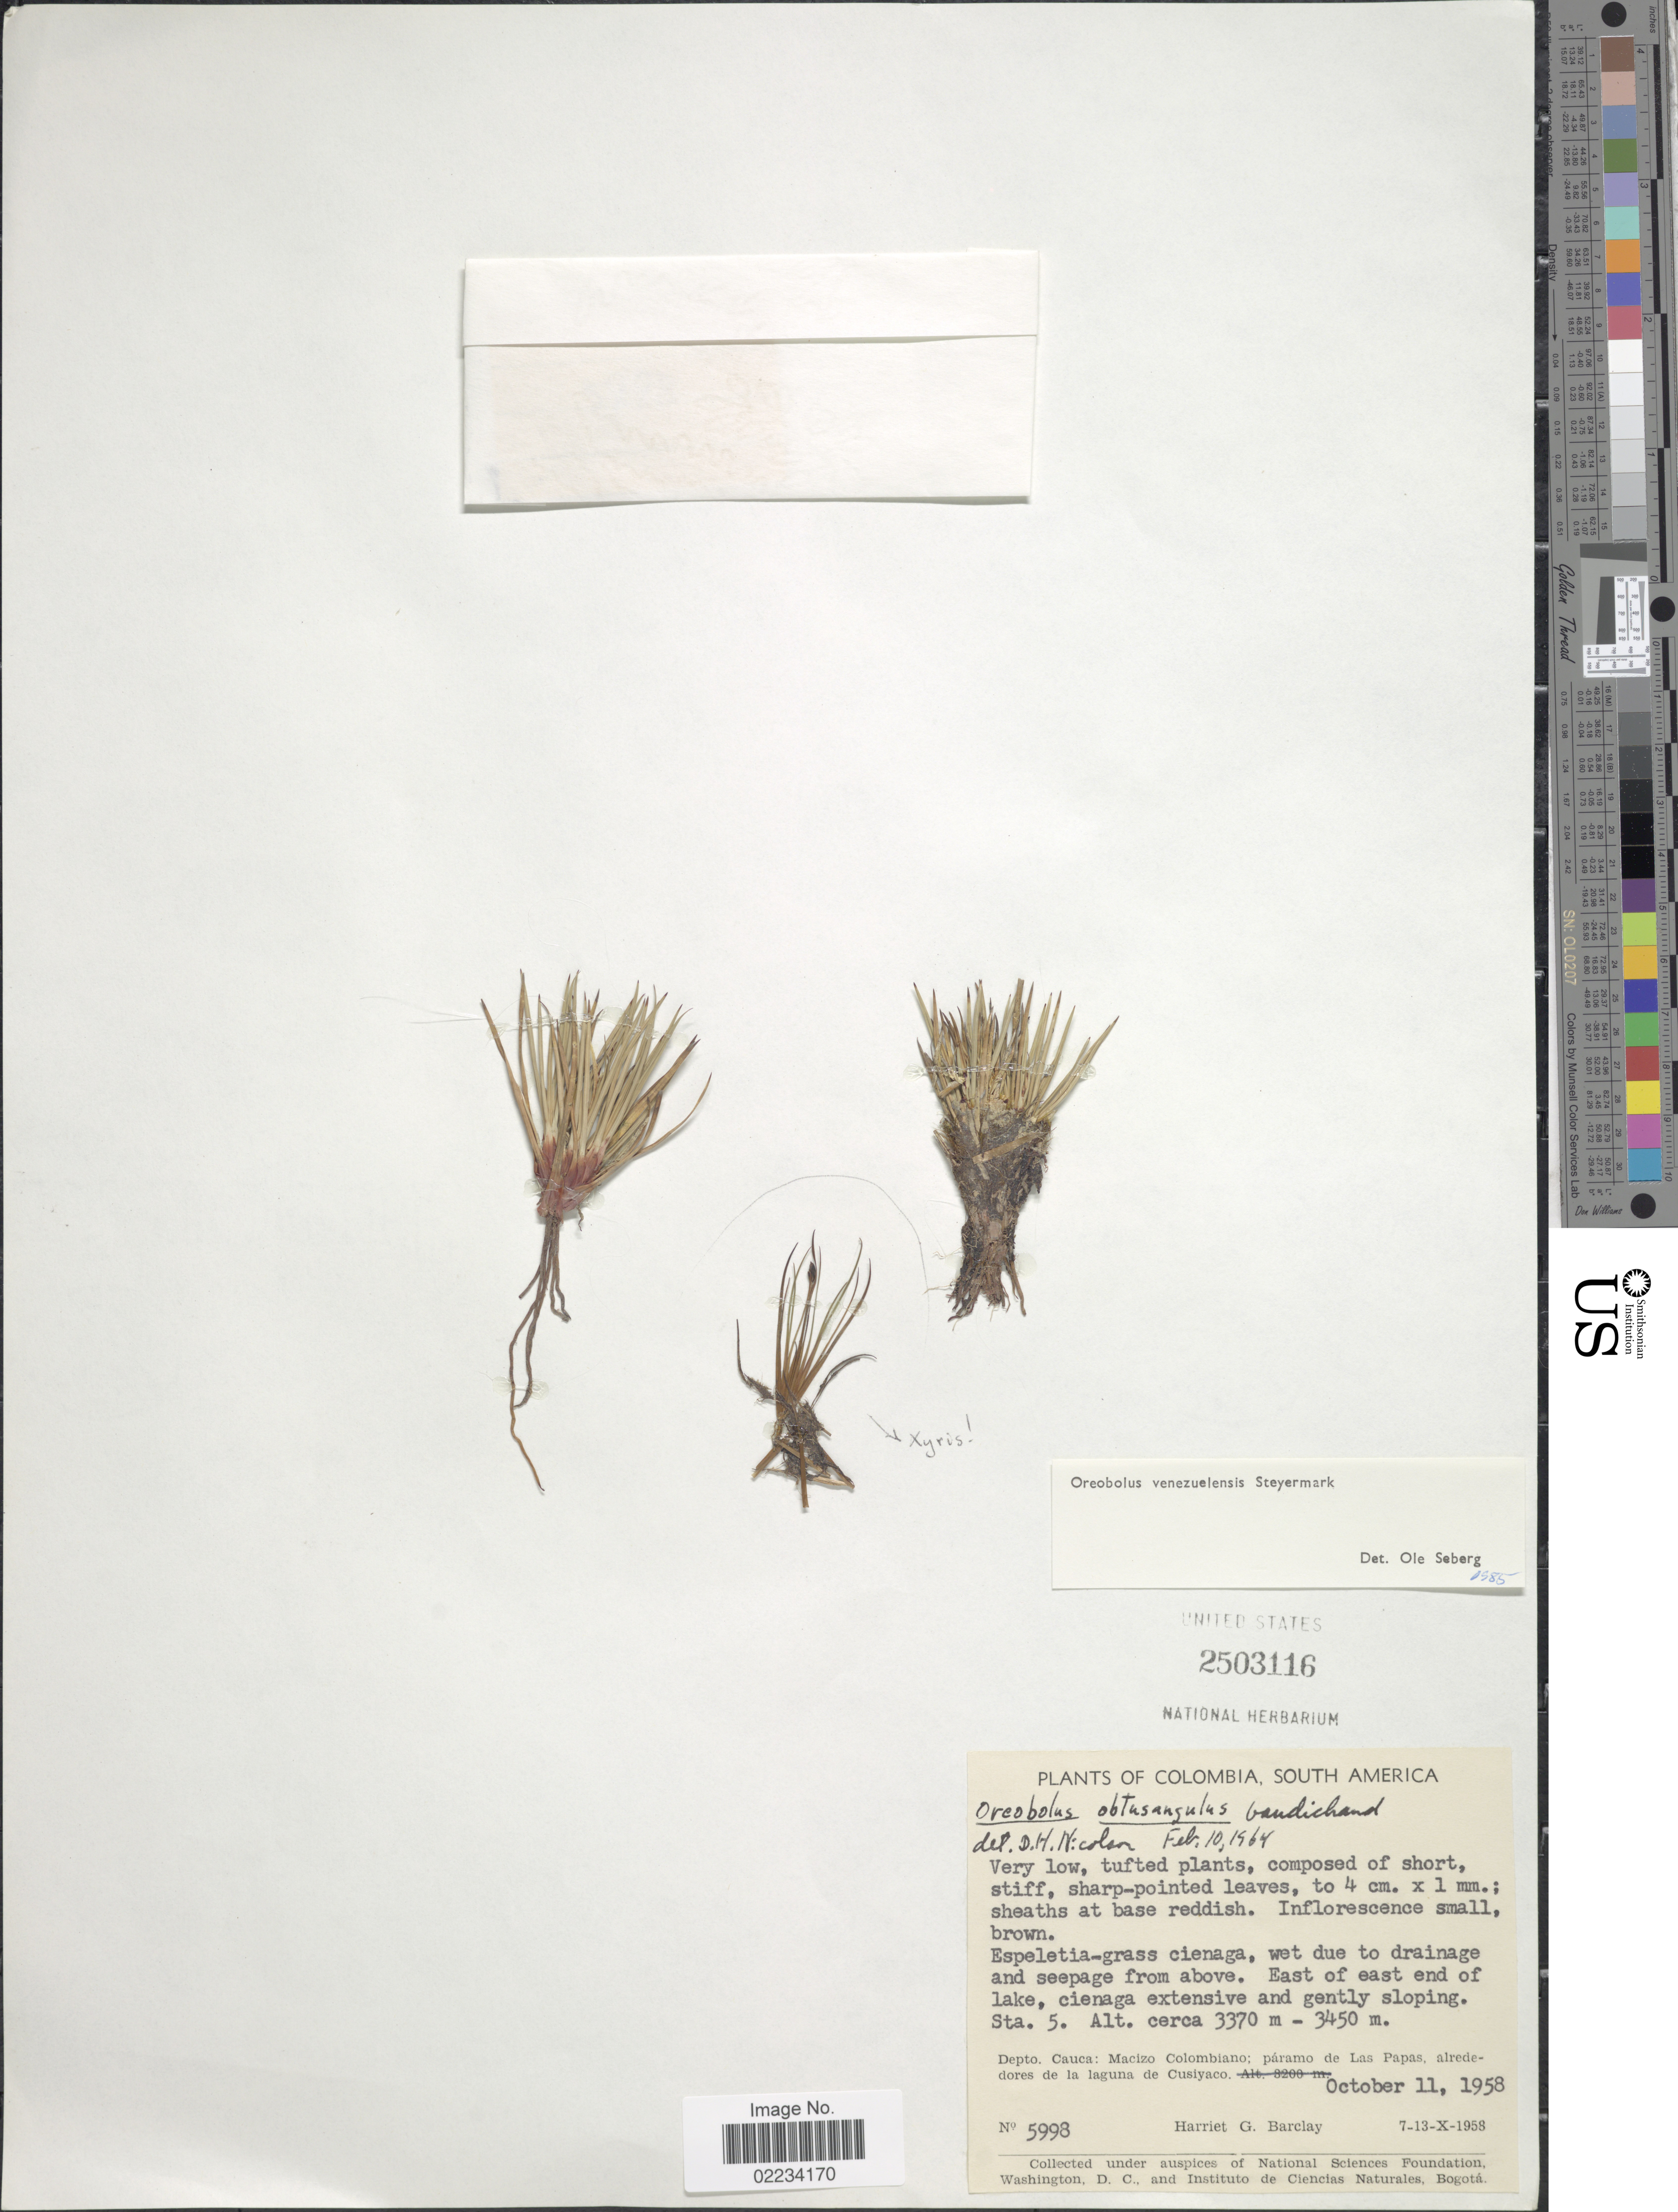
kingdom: Plantae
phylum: Tracheophyta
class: Liliopsida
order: Poales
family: Cyperaceae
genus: Oreobolus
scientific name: Oreobolus venezuelensis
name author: Steyerm.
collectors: H. G. Barclay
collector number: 5998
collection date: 1958-10-07/1958-10-13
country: Colombia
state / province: Cauca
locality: Depto Cauca: macizo Colombiano; páramo de Las paps, alrededores de la laguna de Cusiyaco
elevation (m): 3370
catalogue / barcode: US 2503116